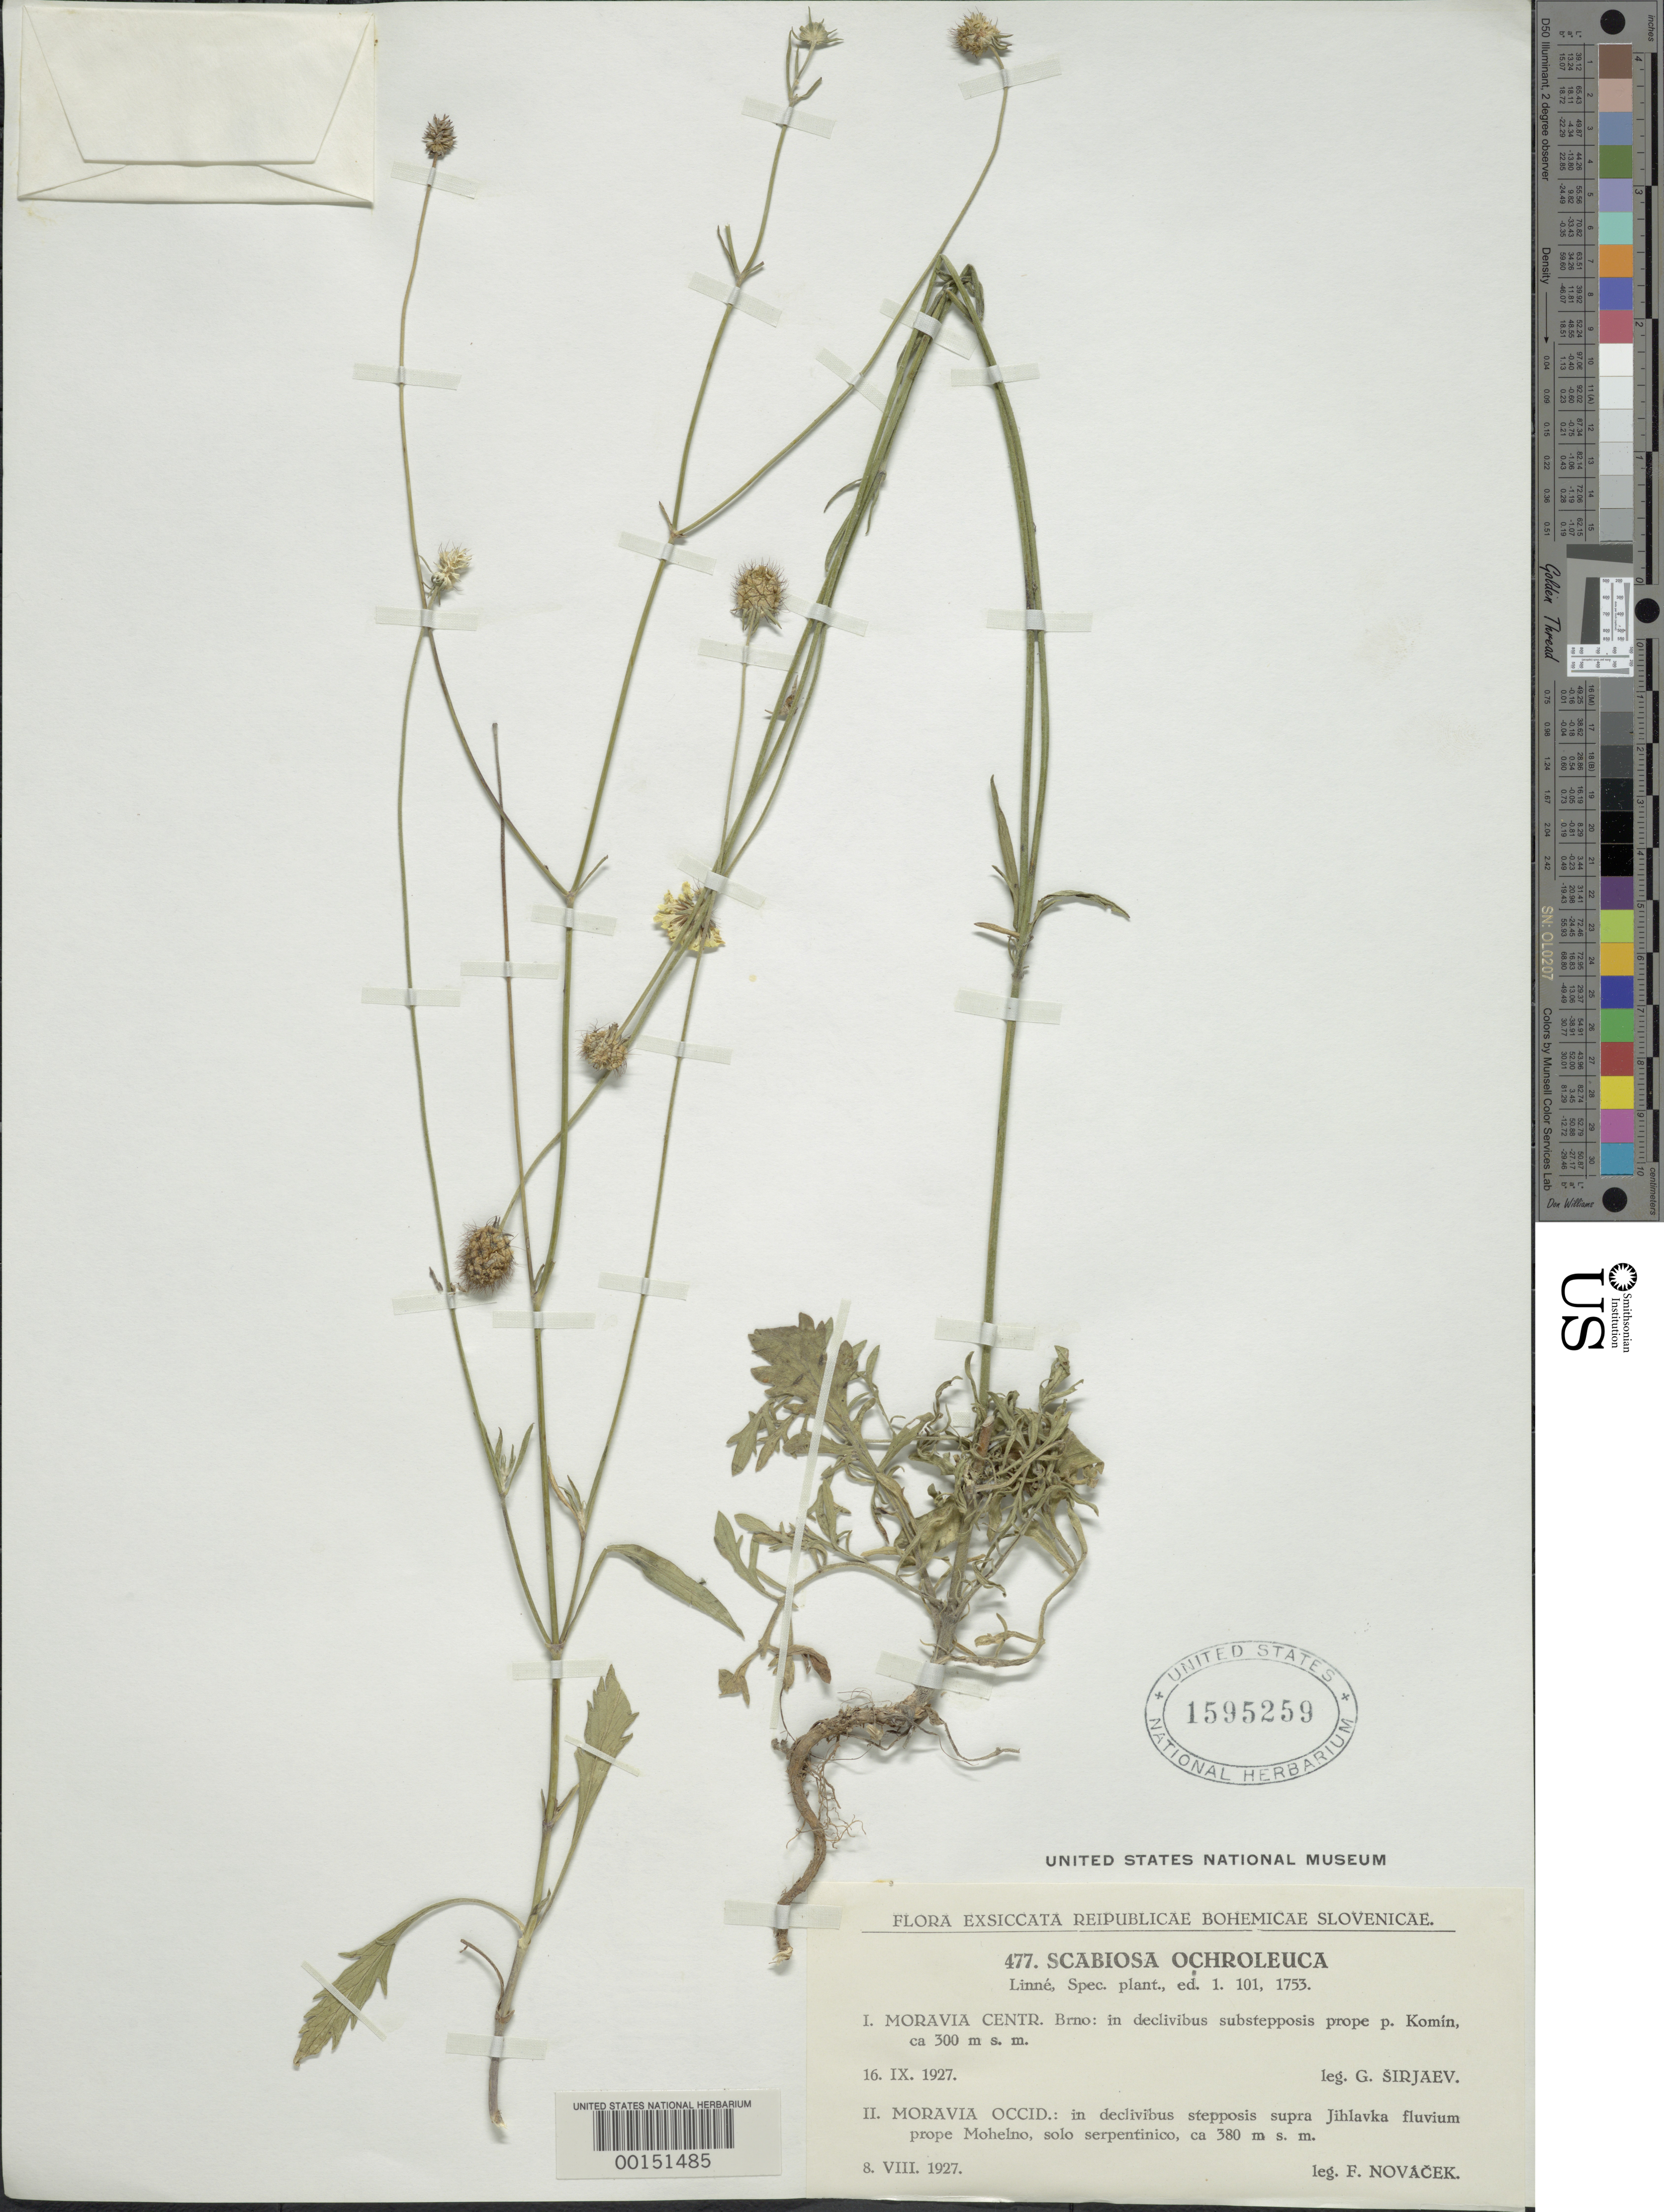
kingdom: Plantae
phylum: Tracheophyta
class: Magnoliopsida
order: Dipsacales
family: Caprifoliaceae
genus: Scabiosa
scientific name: Scabiosa ochroleuca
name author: L.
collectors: G. Širjaev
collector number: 477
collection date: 1927-09-16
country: Czechia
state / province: South Moravian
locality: Reipublicae Bohemicae Slovenicae. Moravia Centr. Brno: in declivibus substepposis prope p. Komín.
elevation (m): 300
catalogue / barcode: US 1595259-2